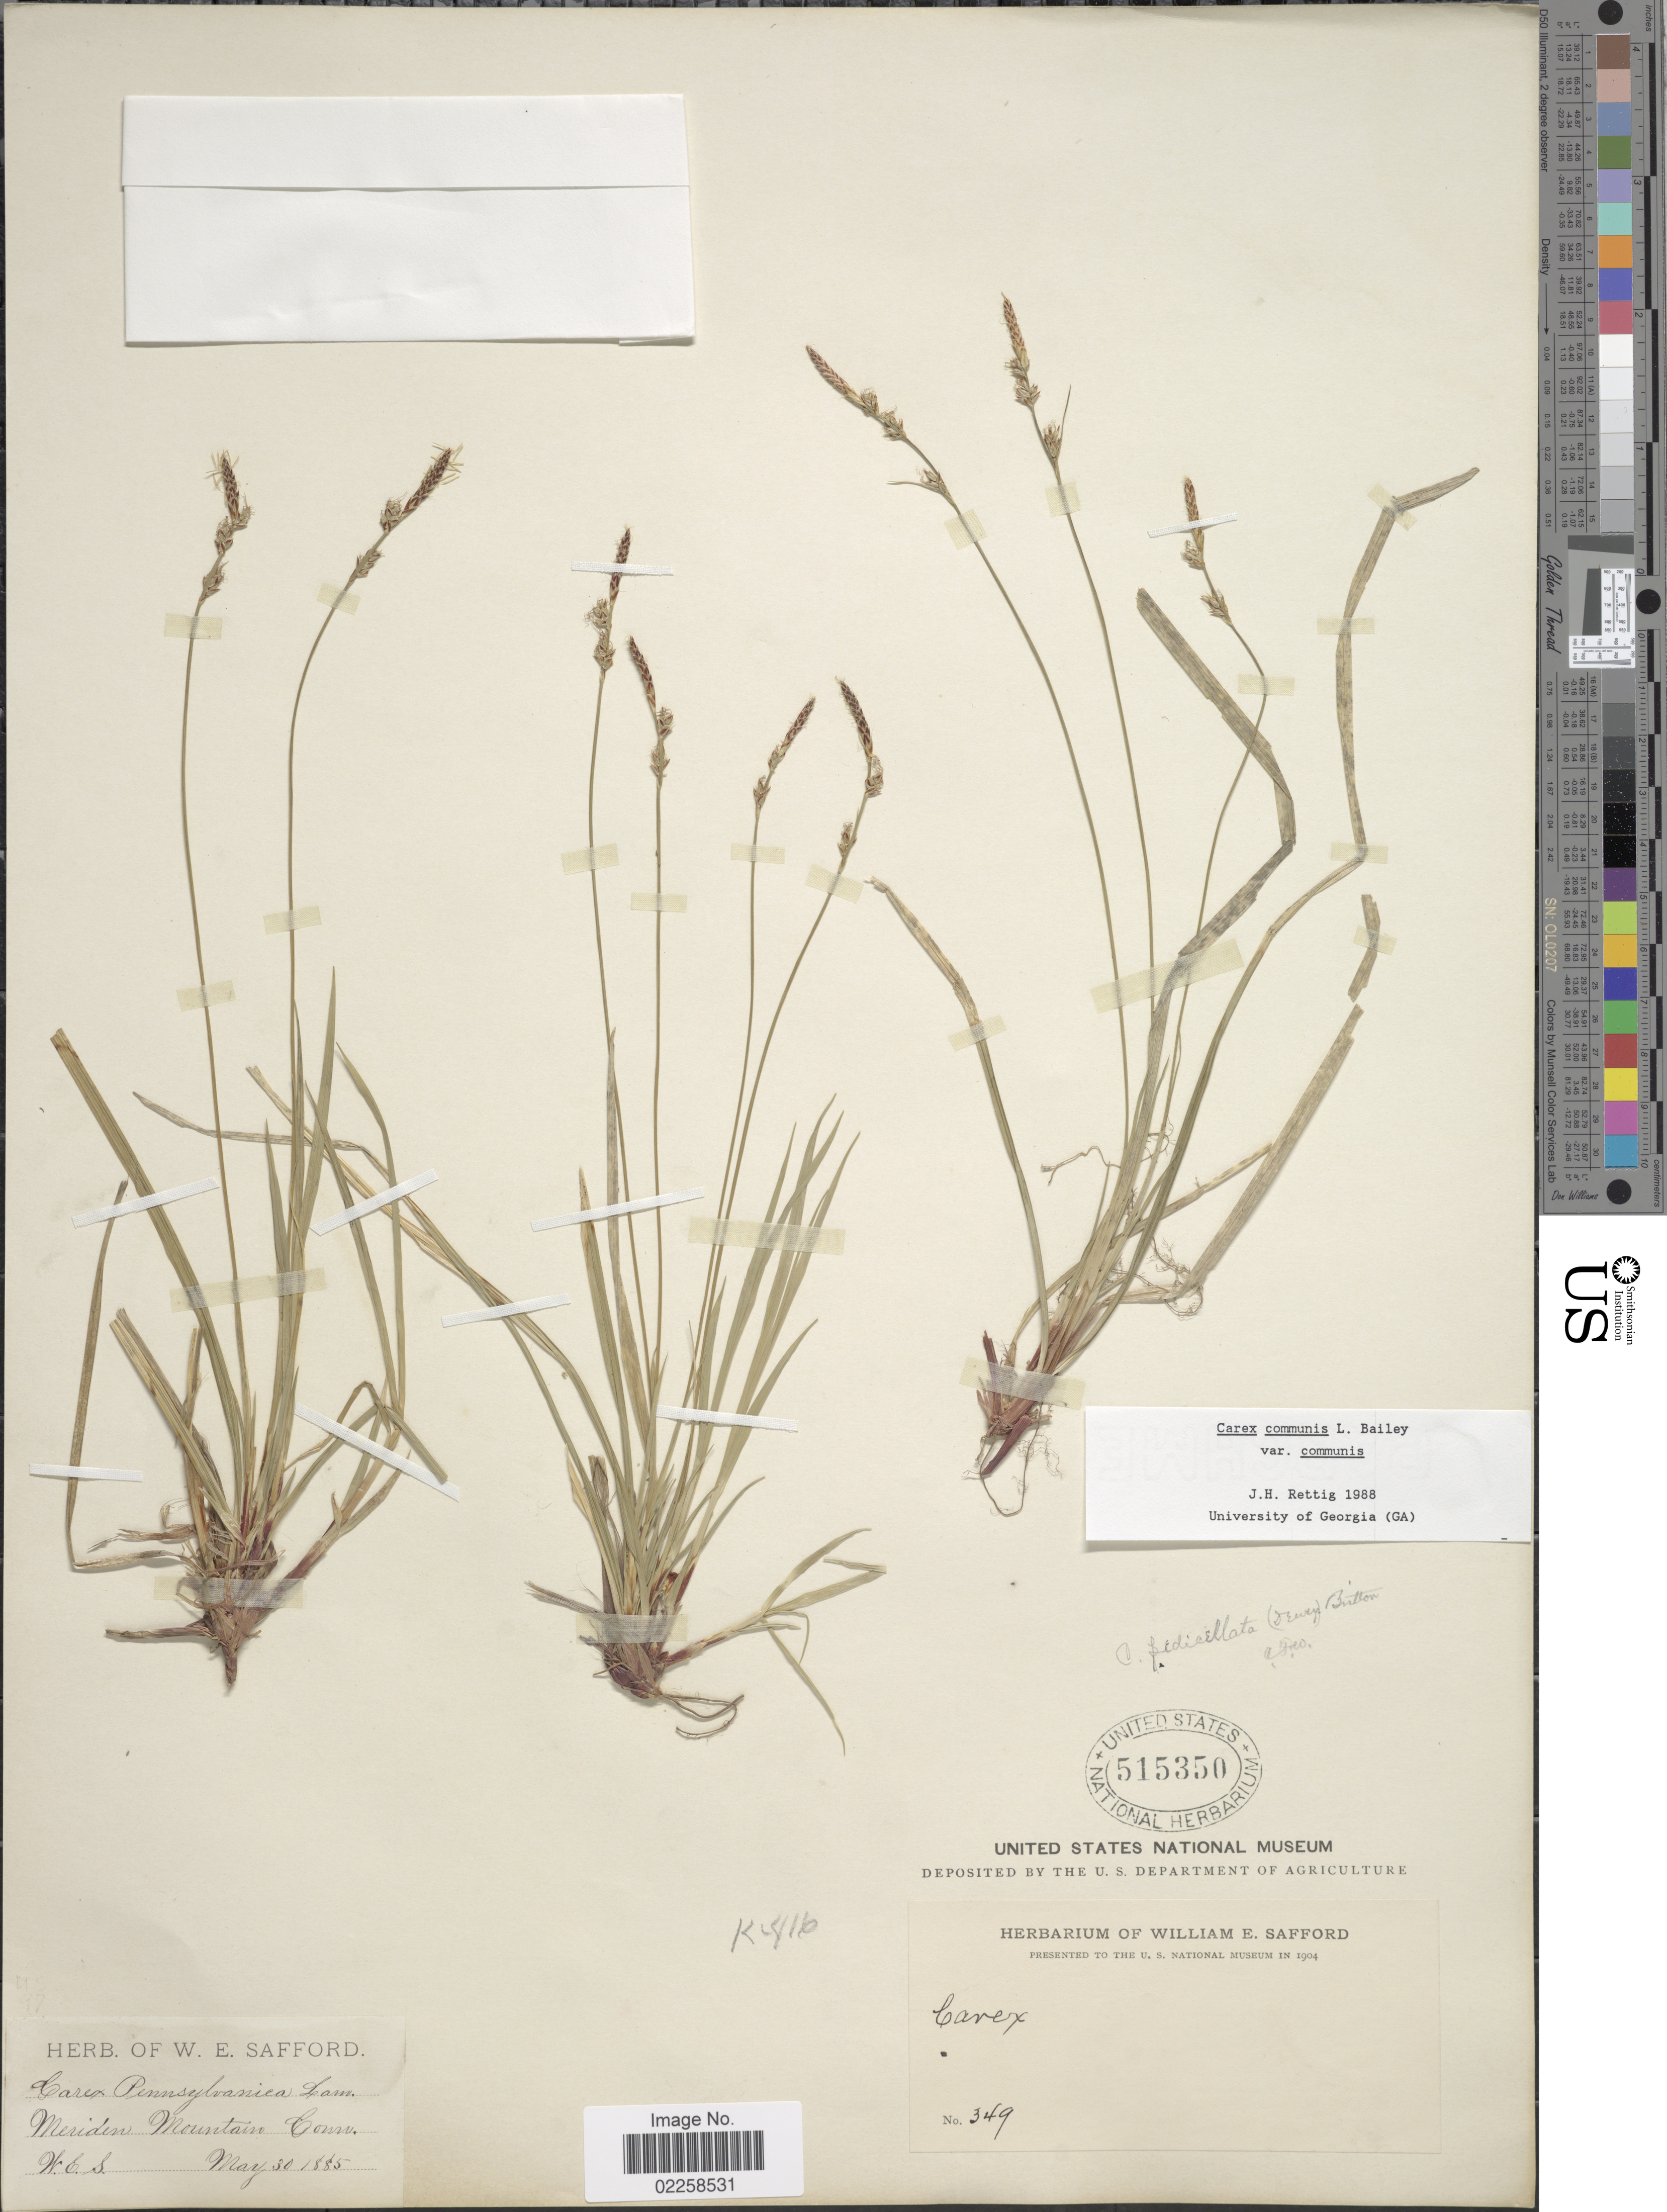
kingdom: Plantae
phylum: Tracheophyta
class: Liliopsida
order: Poales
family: Cyperaceae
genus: Carex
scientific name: Carex communis var. communis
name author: L.H. Bailey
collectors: W. E. Safford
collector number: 349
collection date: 1885-05-30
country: United States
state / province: Connecticut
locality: Meriden Mountain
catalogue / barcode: US 515350